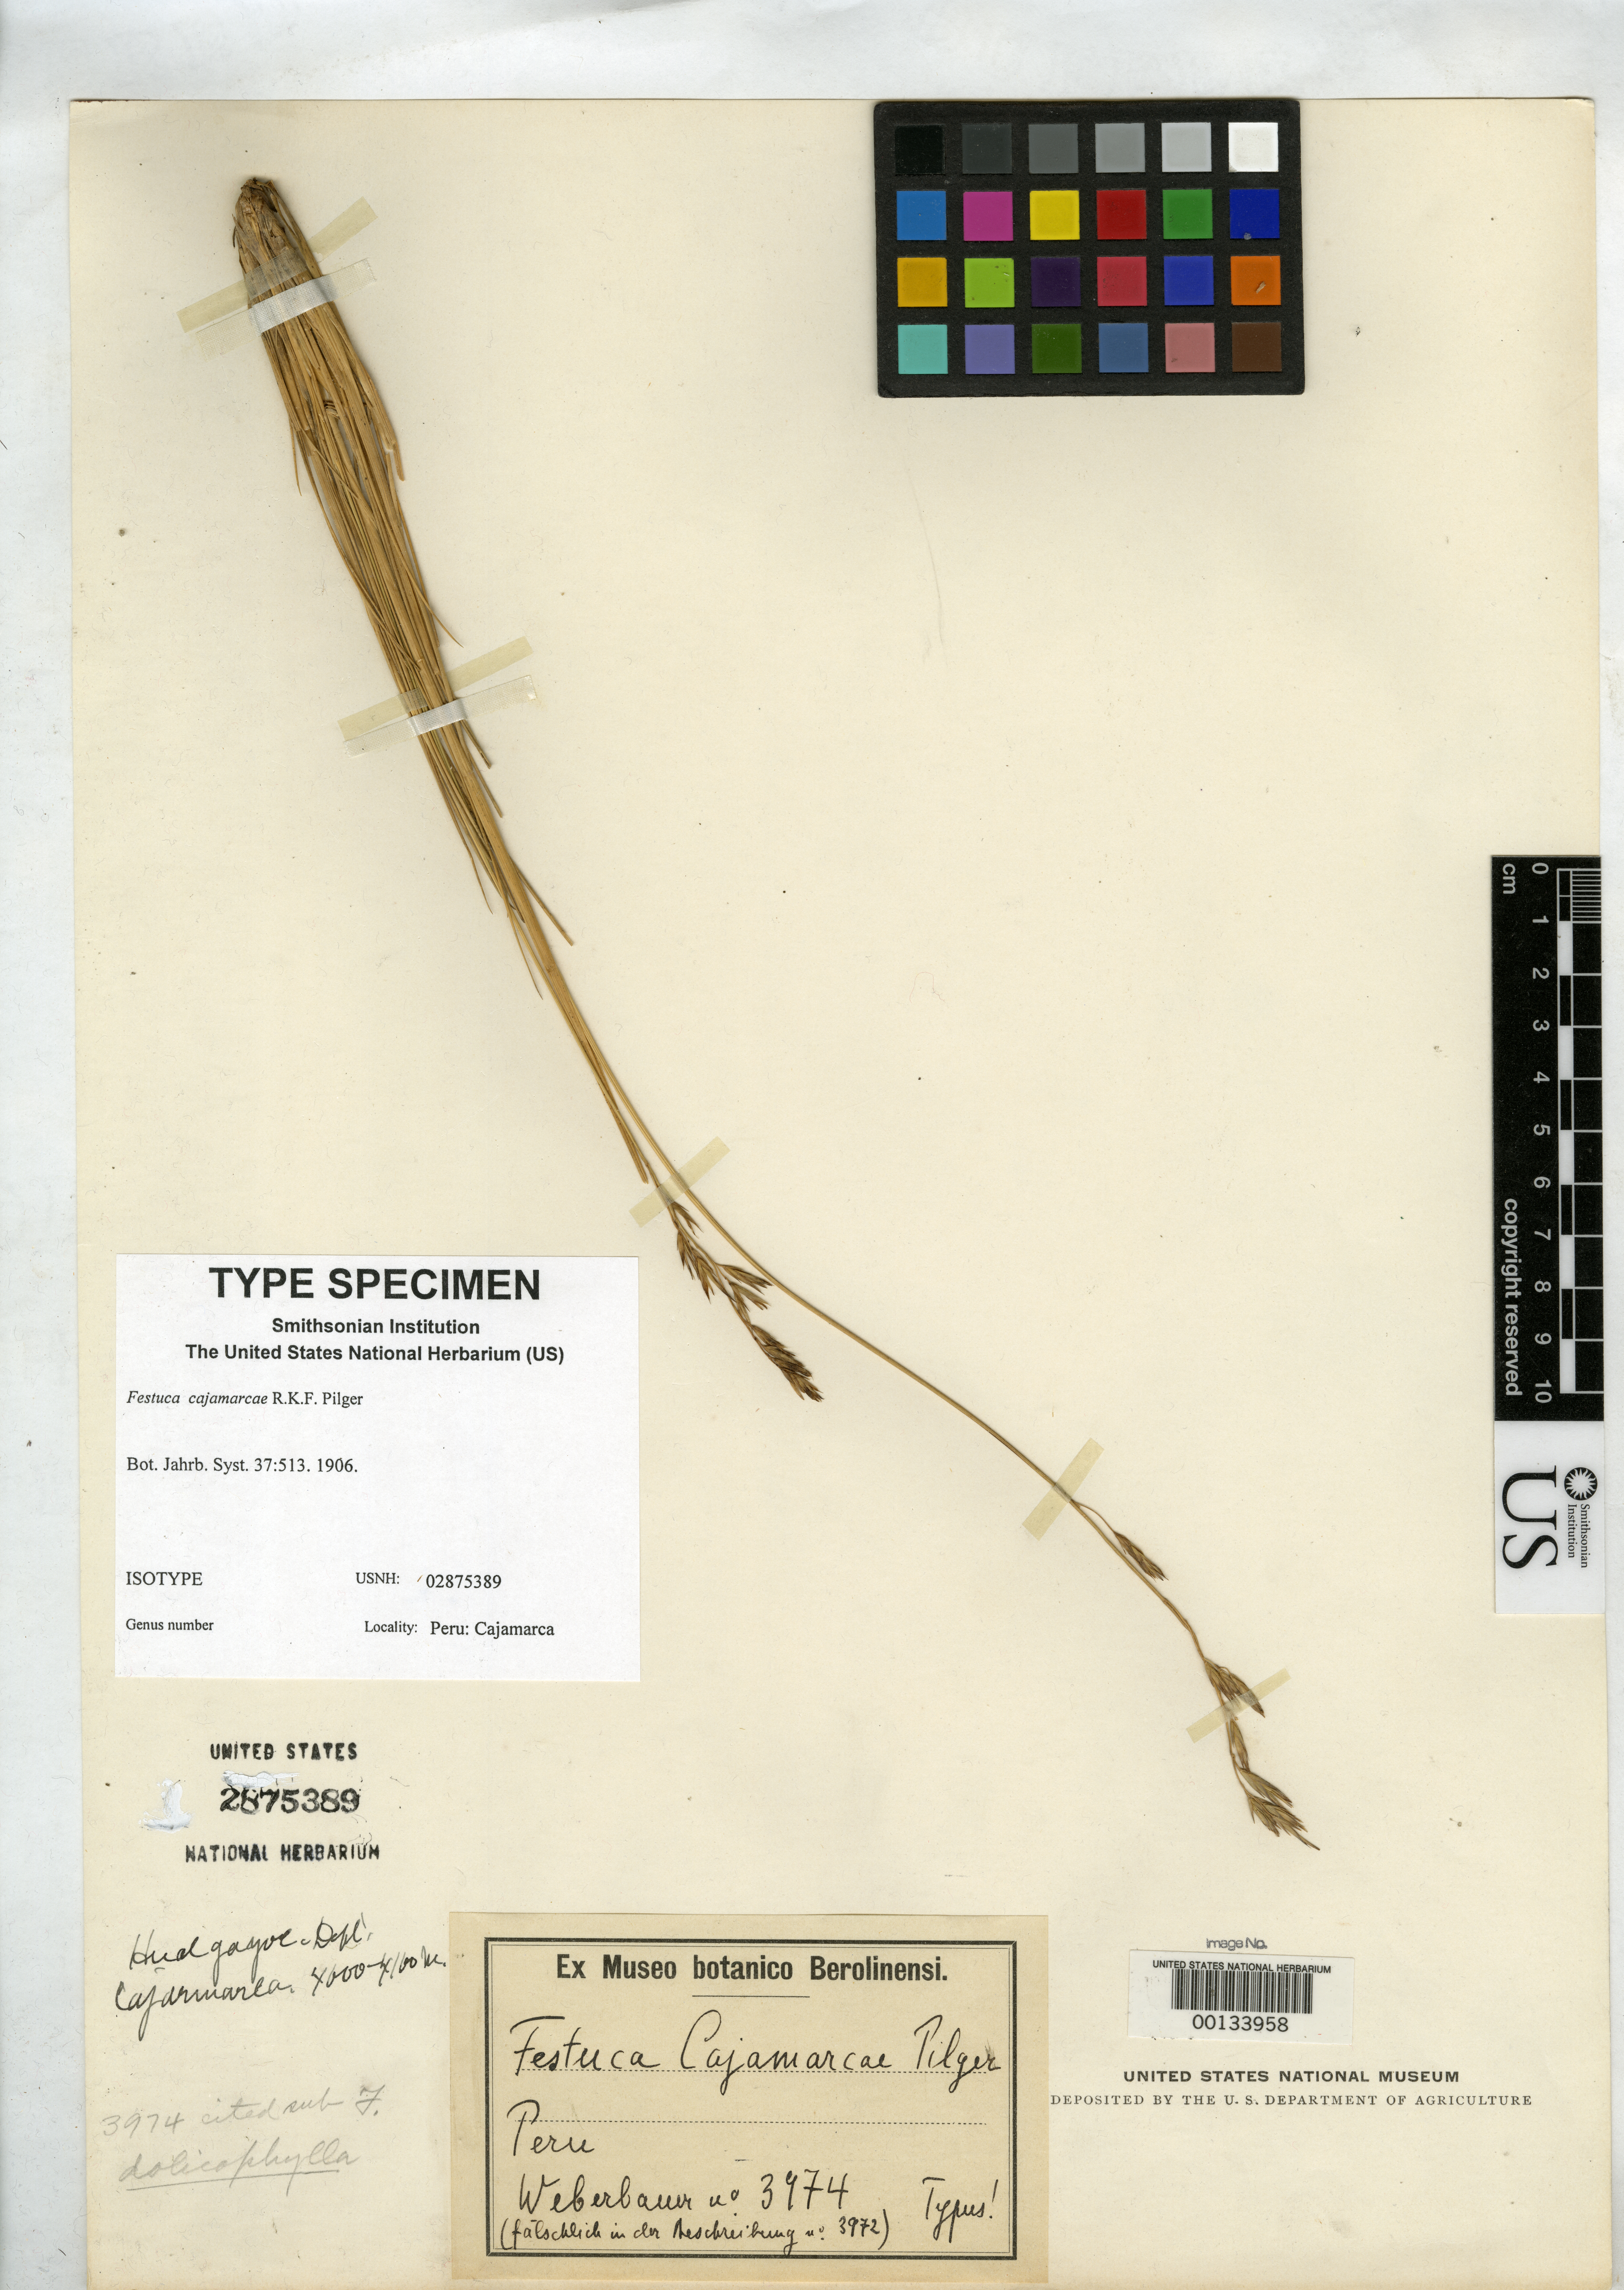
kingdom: Plantae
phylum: Tracheophyta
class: Liliopsida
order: Poales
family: Poaceae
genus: Festuca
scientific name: Festuca cajamarcae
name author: Pilg.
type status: Isotype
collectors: A. Weberbauer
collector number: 3974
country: Peru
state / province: Cajamarca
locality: Coymolache above Hualgayoc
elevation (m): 4000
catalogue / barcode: US 2875389